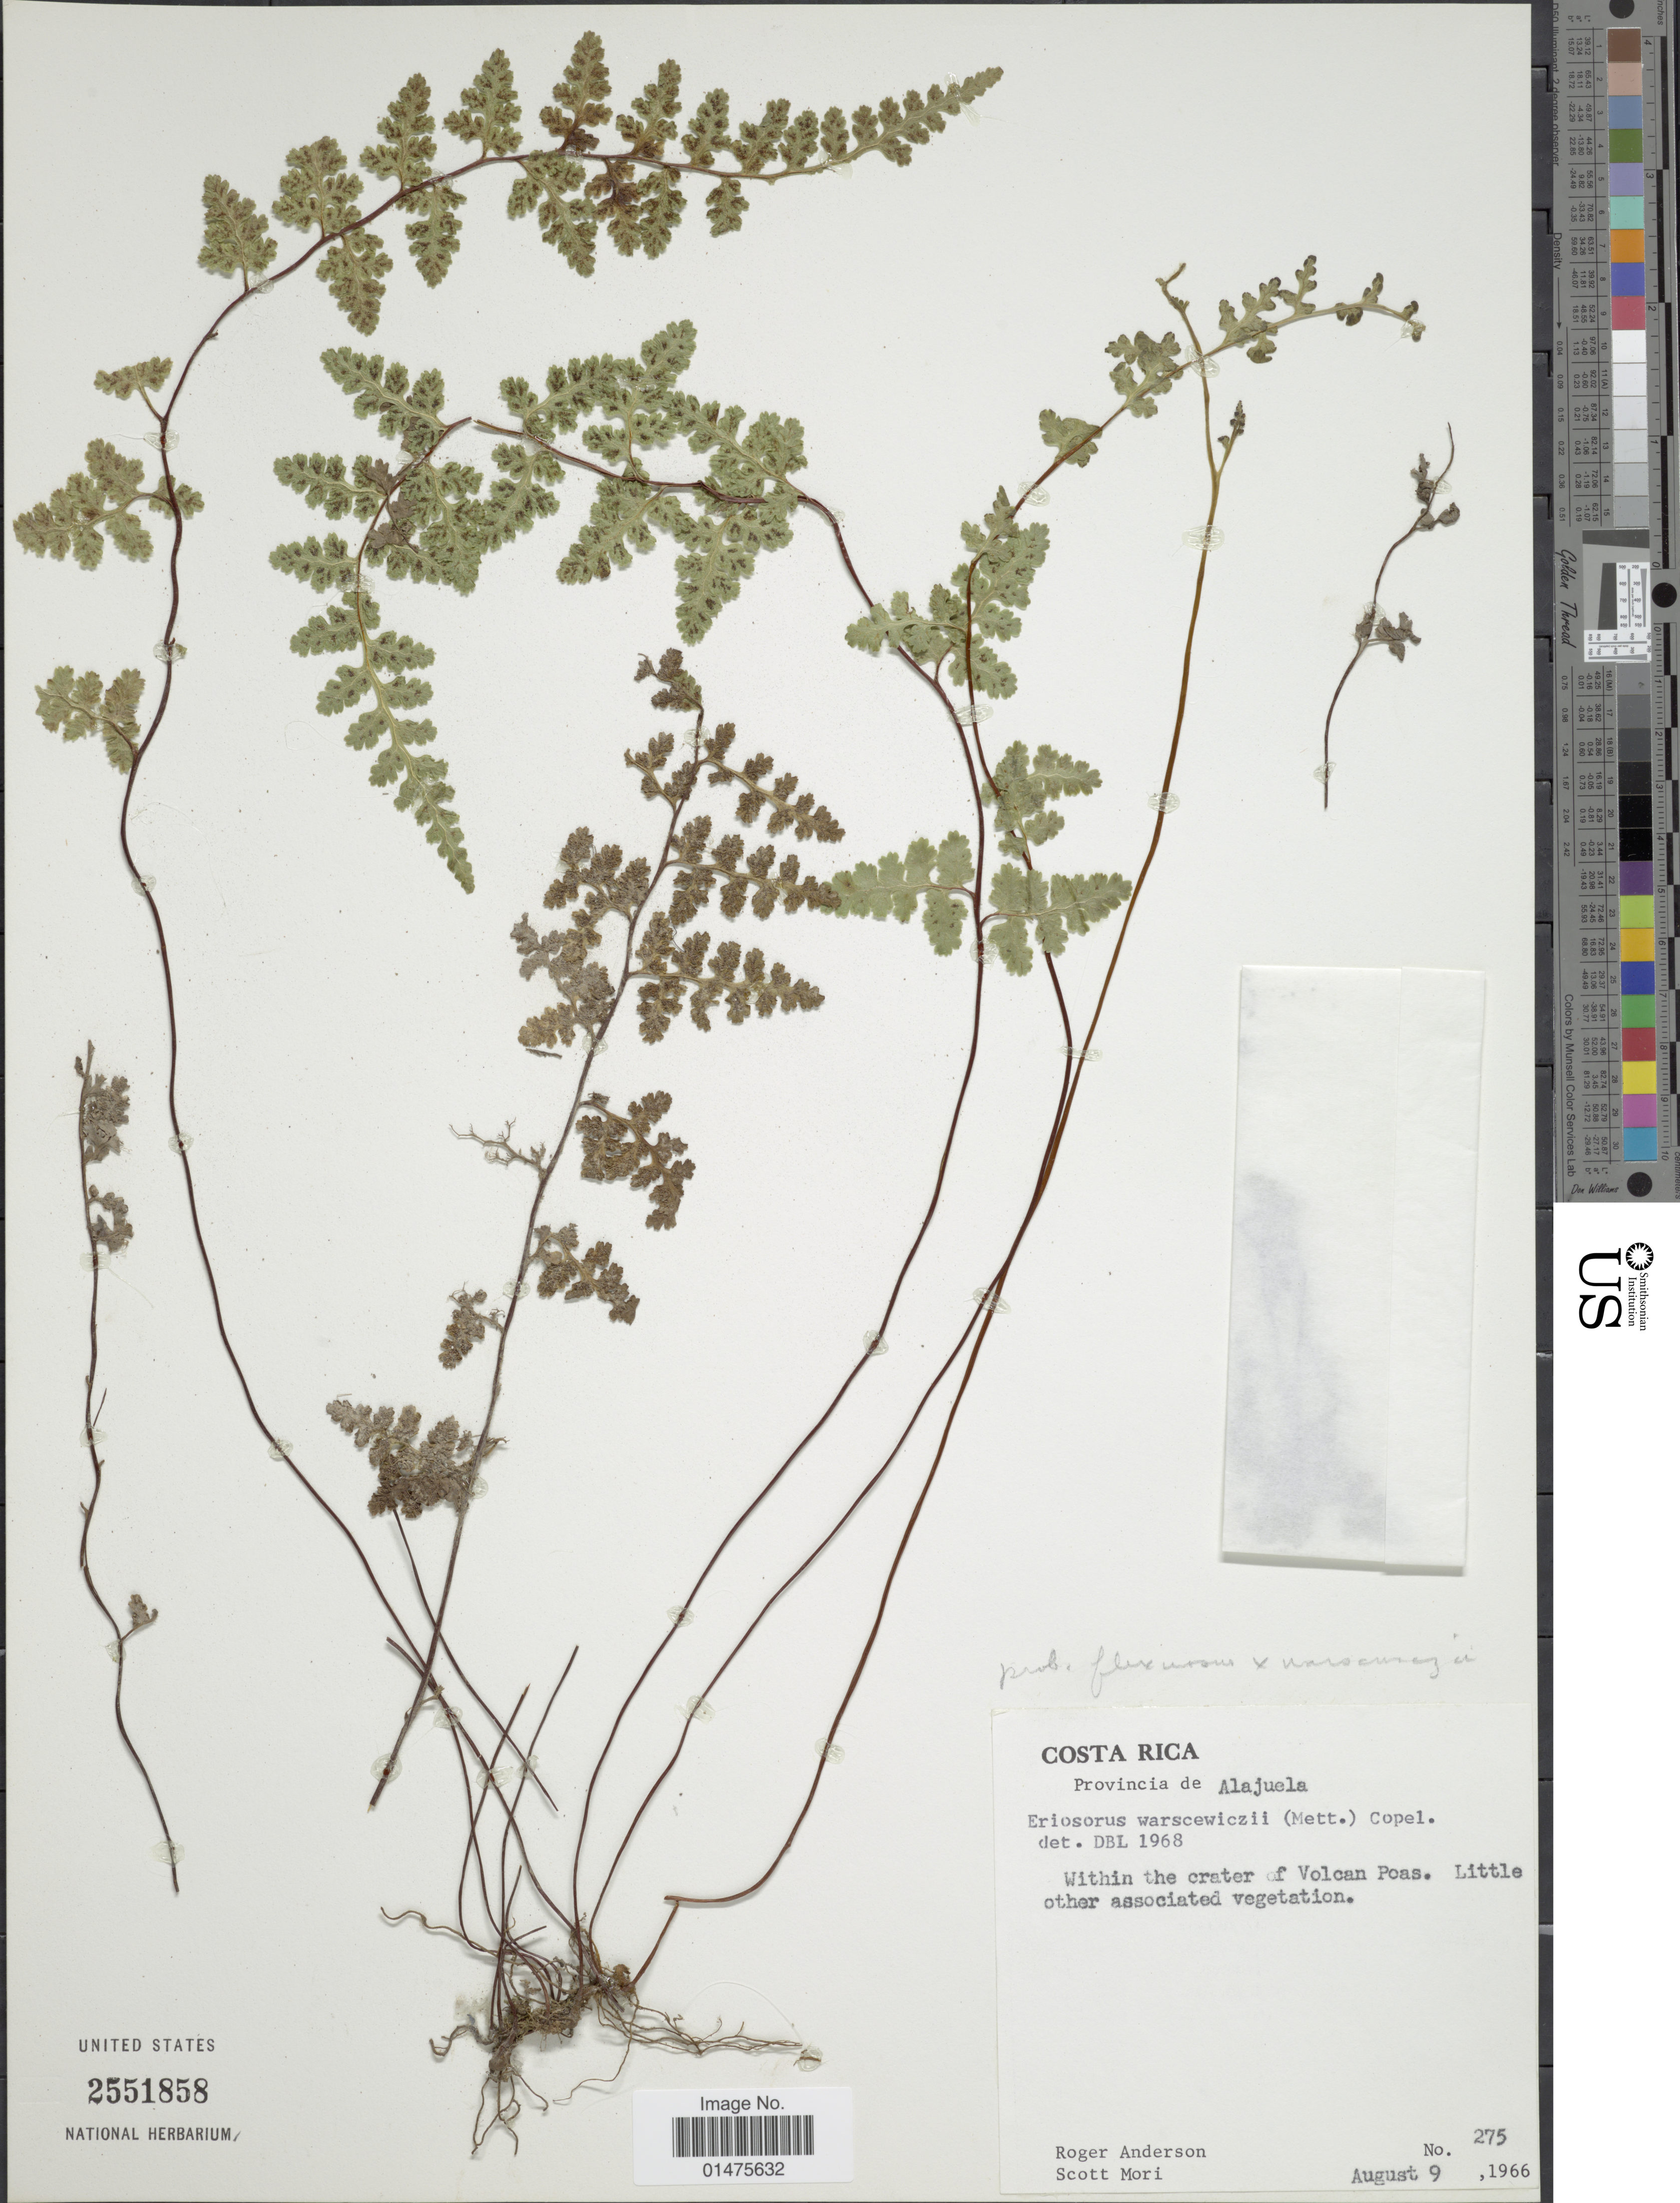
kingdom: Plantae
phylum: Tracheophyta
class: Polypodiopsida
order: Polypodiales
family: Pteridaceae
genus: Jamesonia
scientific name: Jamesonia flexuosa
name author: (Humb. & Bonpl.) Christenh.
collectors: R. A. Anderson & S. Mori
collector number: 275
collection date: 1966-08-09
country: Costa Rica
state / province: Alajuela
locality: Within the crater of Volcan Poas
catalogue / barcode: US 2551858